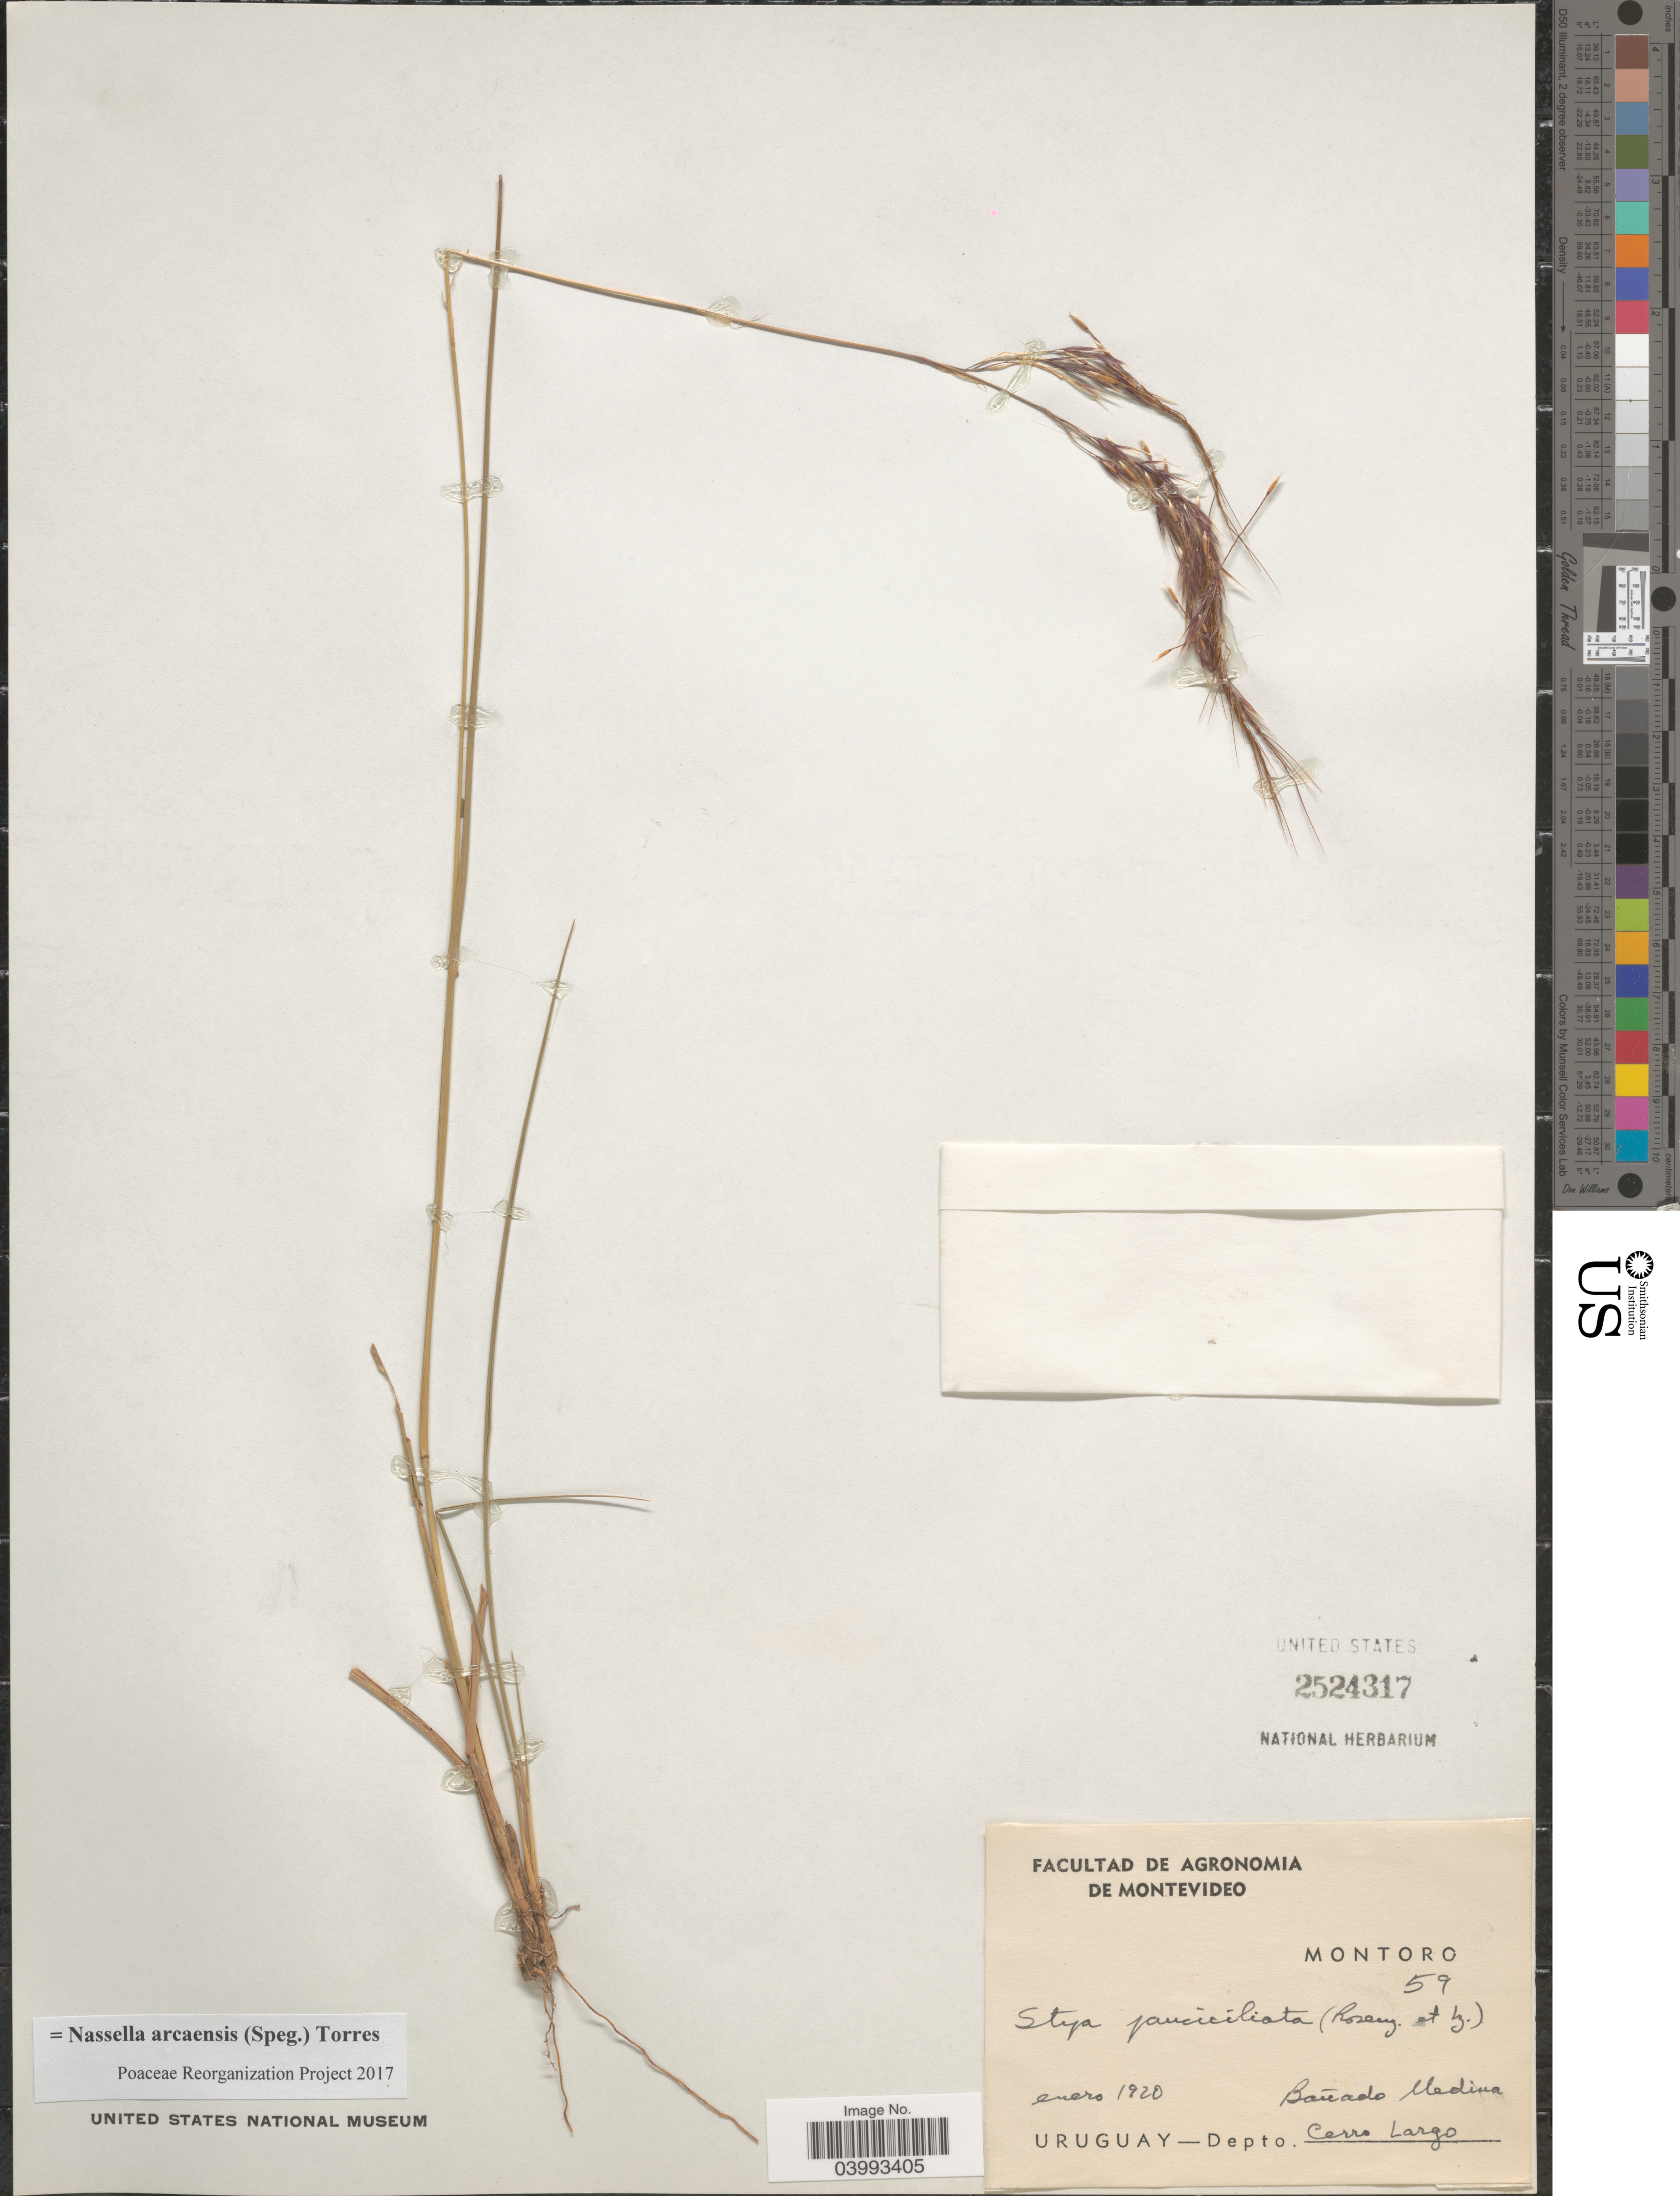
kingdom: Plantae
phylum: Tracheophyta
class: Liliopsida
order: Poales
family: Poaceae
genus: Nassella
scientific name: Nassella arcaensis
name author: (Speg.) A.M. Torres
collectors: Montoro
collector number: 59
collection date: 1920-01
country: Uruguay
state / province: Cerro Largo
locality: Bañado Medina. Depto. Cerro Largo.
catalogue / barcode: US 2524317